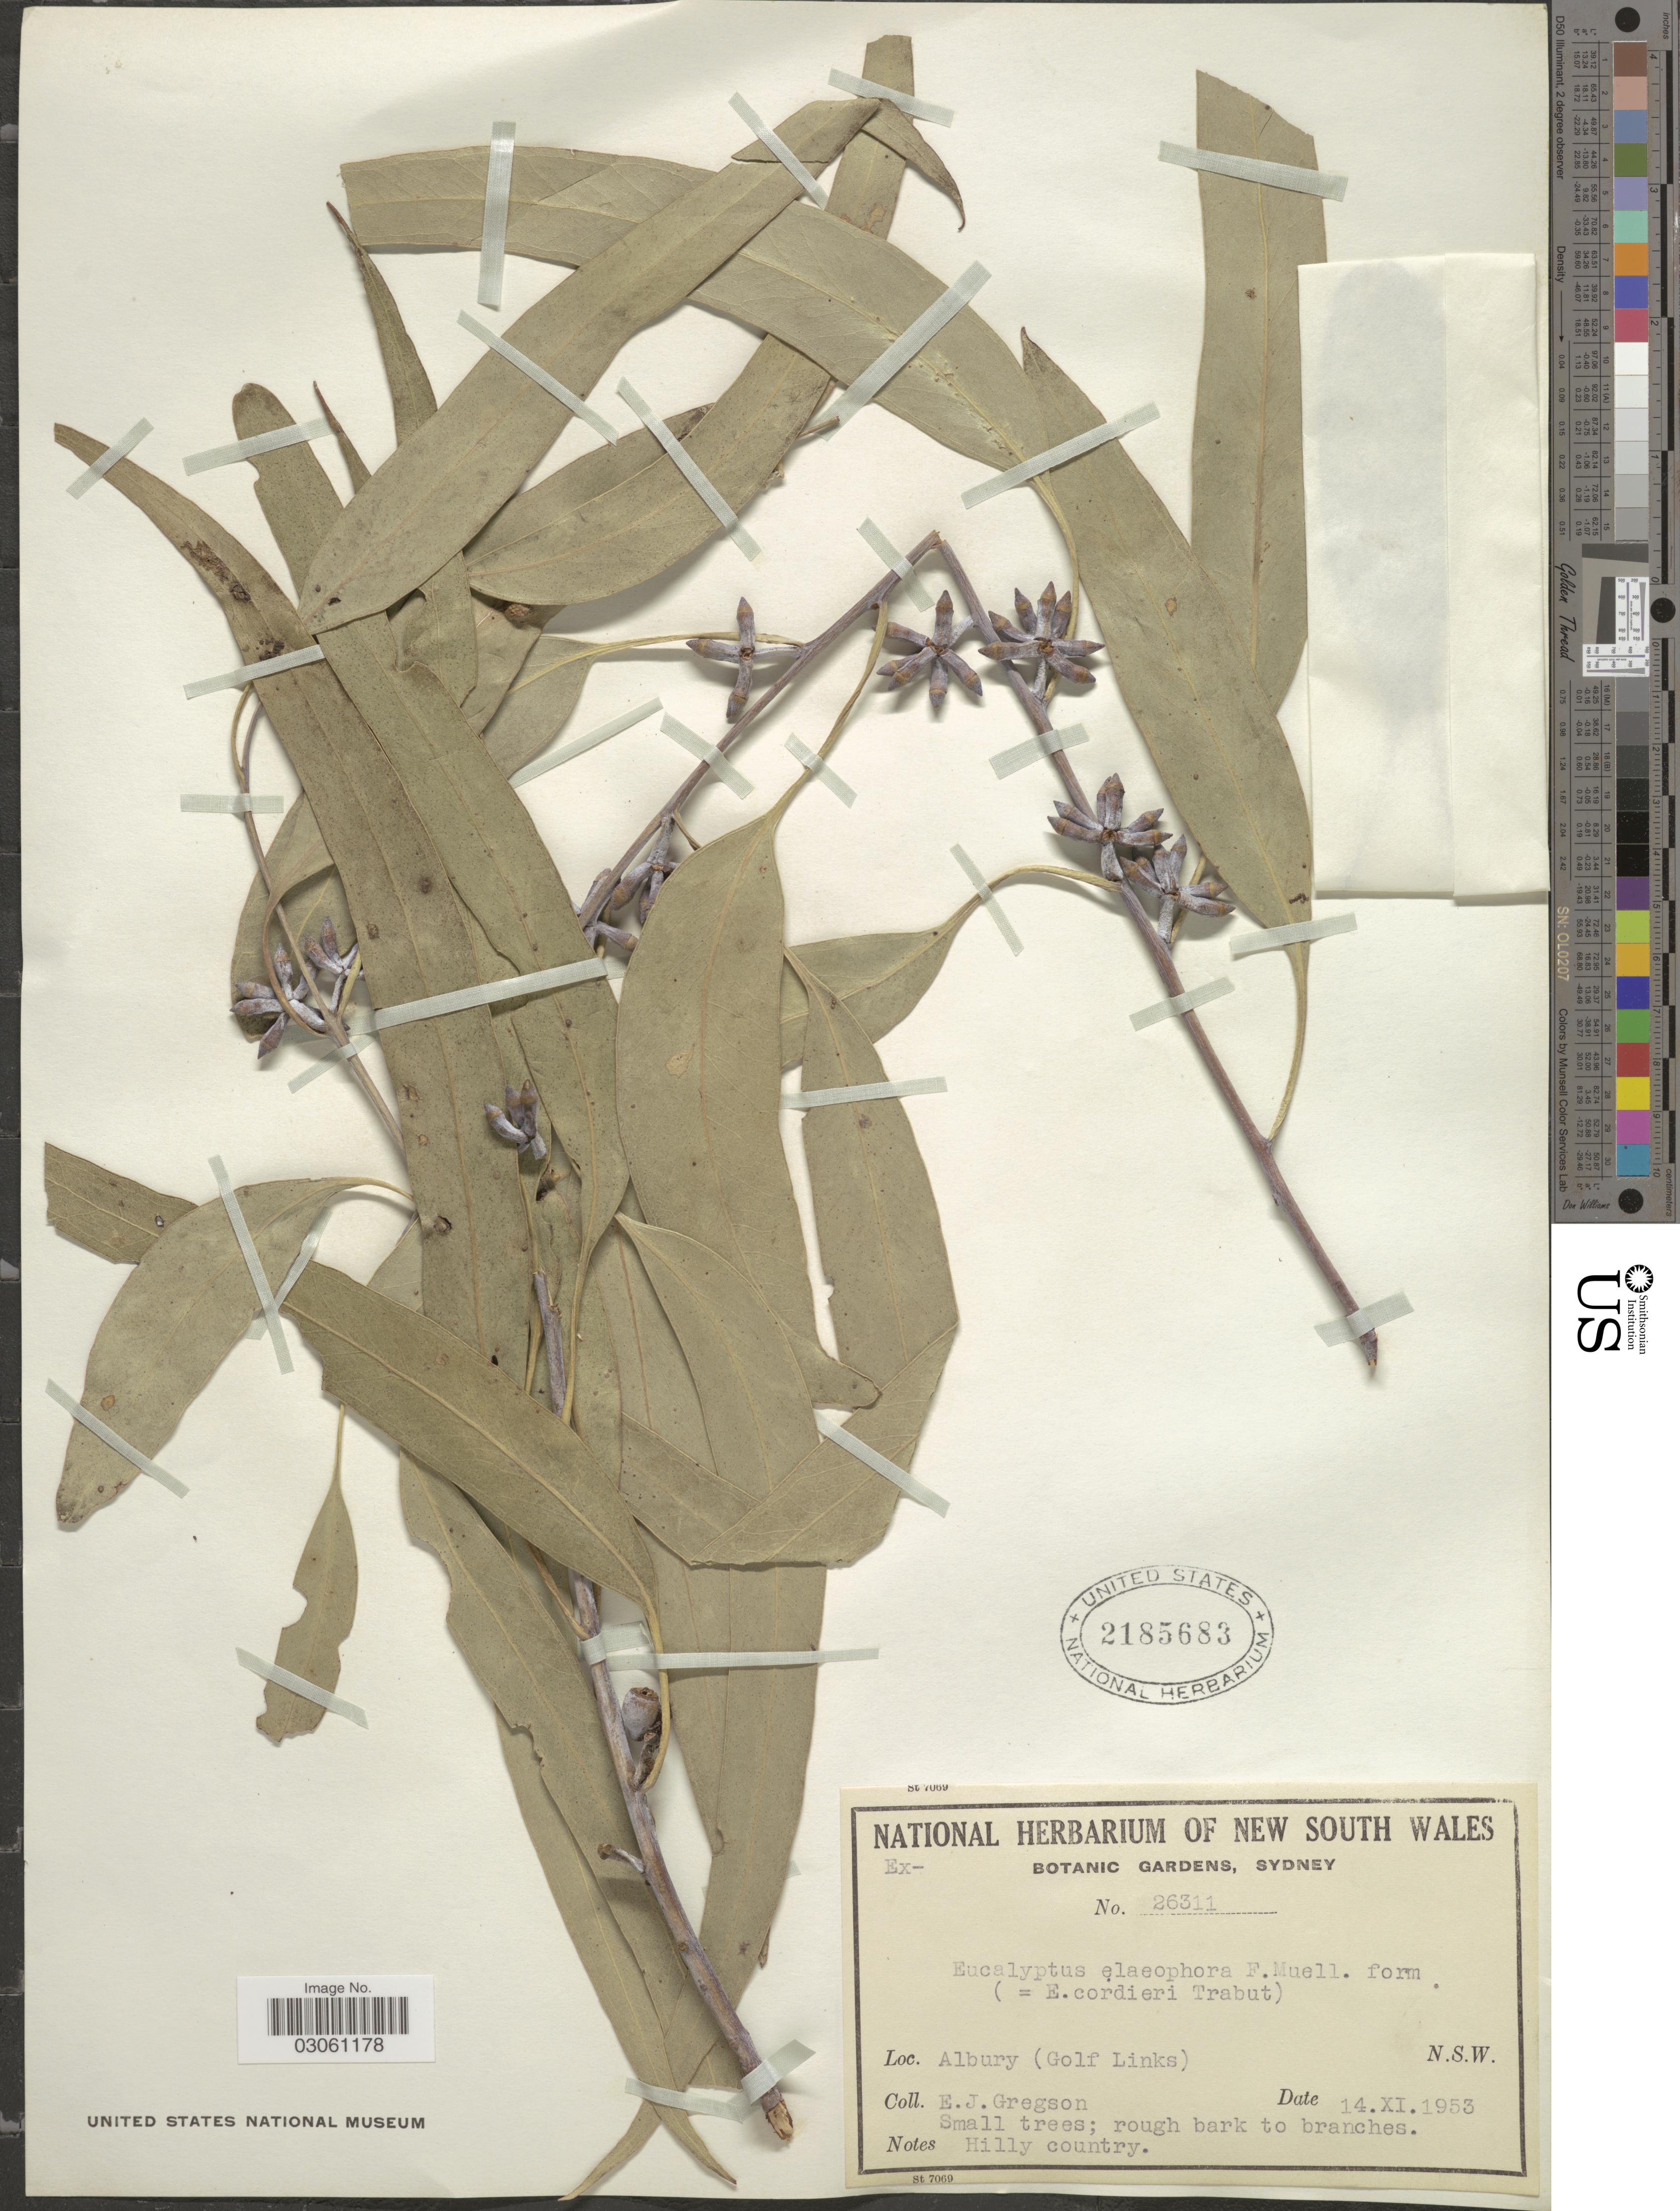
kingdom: Plantae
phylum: Tracheophyta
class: Magnoliopsida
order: Myrtales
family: Myrtaceae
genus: Eucalyptus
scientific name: Eucalyptus elaeophora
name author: F. Muell.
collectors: E. Gregson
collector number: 26311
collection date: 1953-11-14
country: Australia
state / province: New South Wales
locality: Albury (Golf Links), Hilly country.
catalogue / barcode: US 2185683